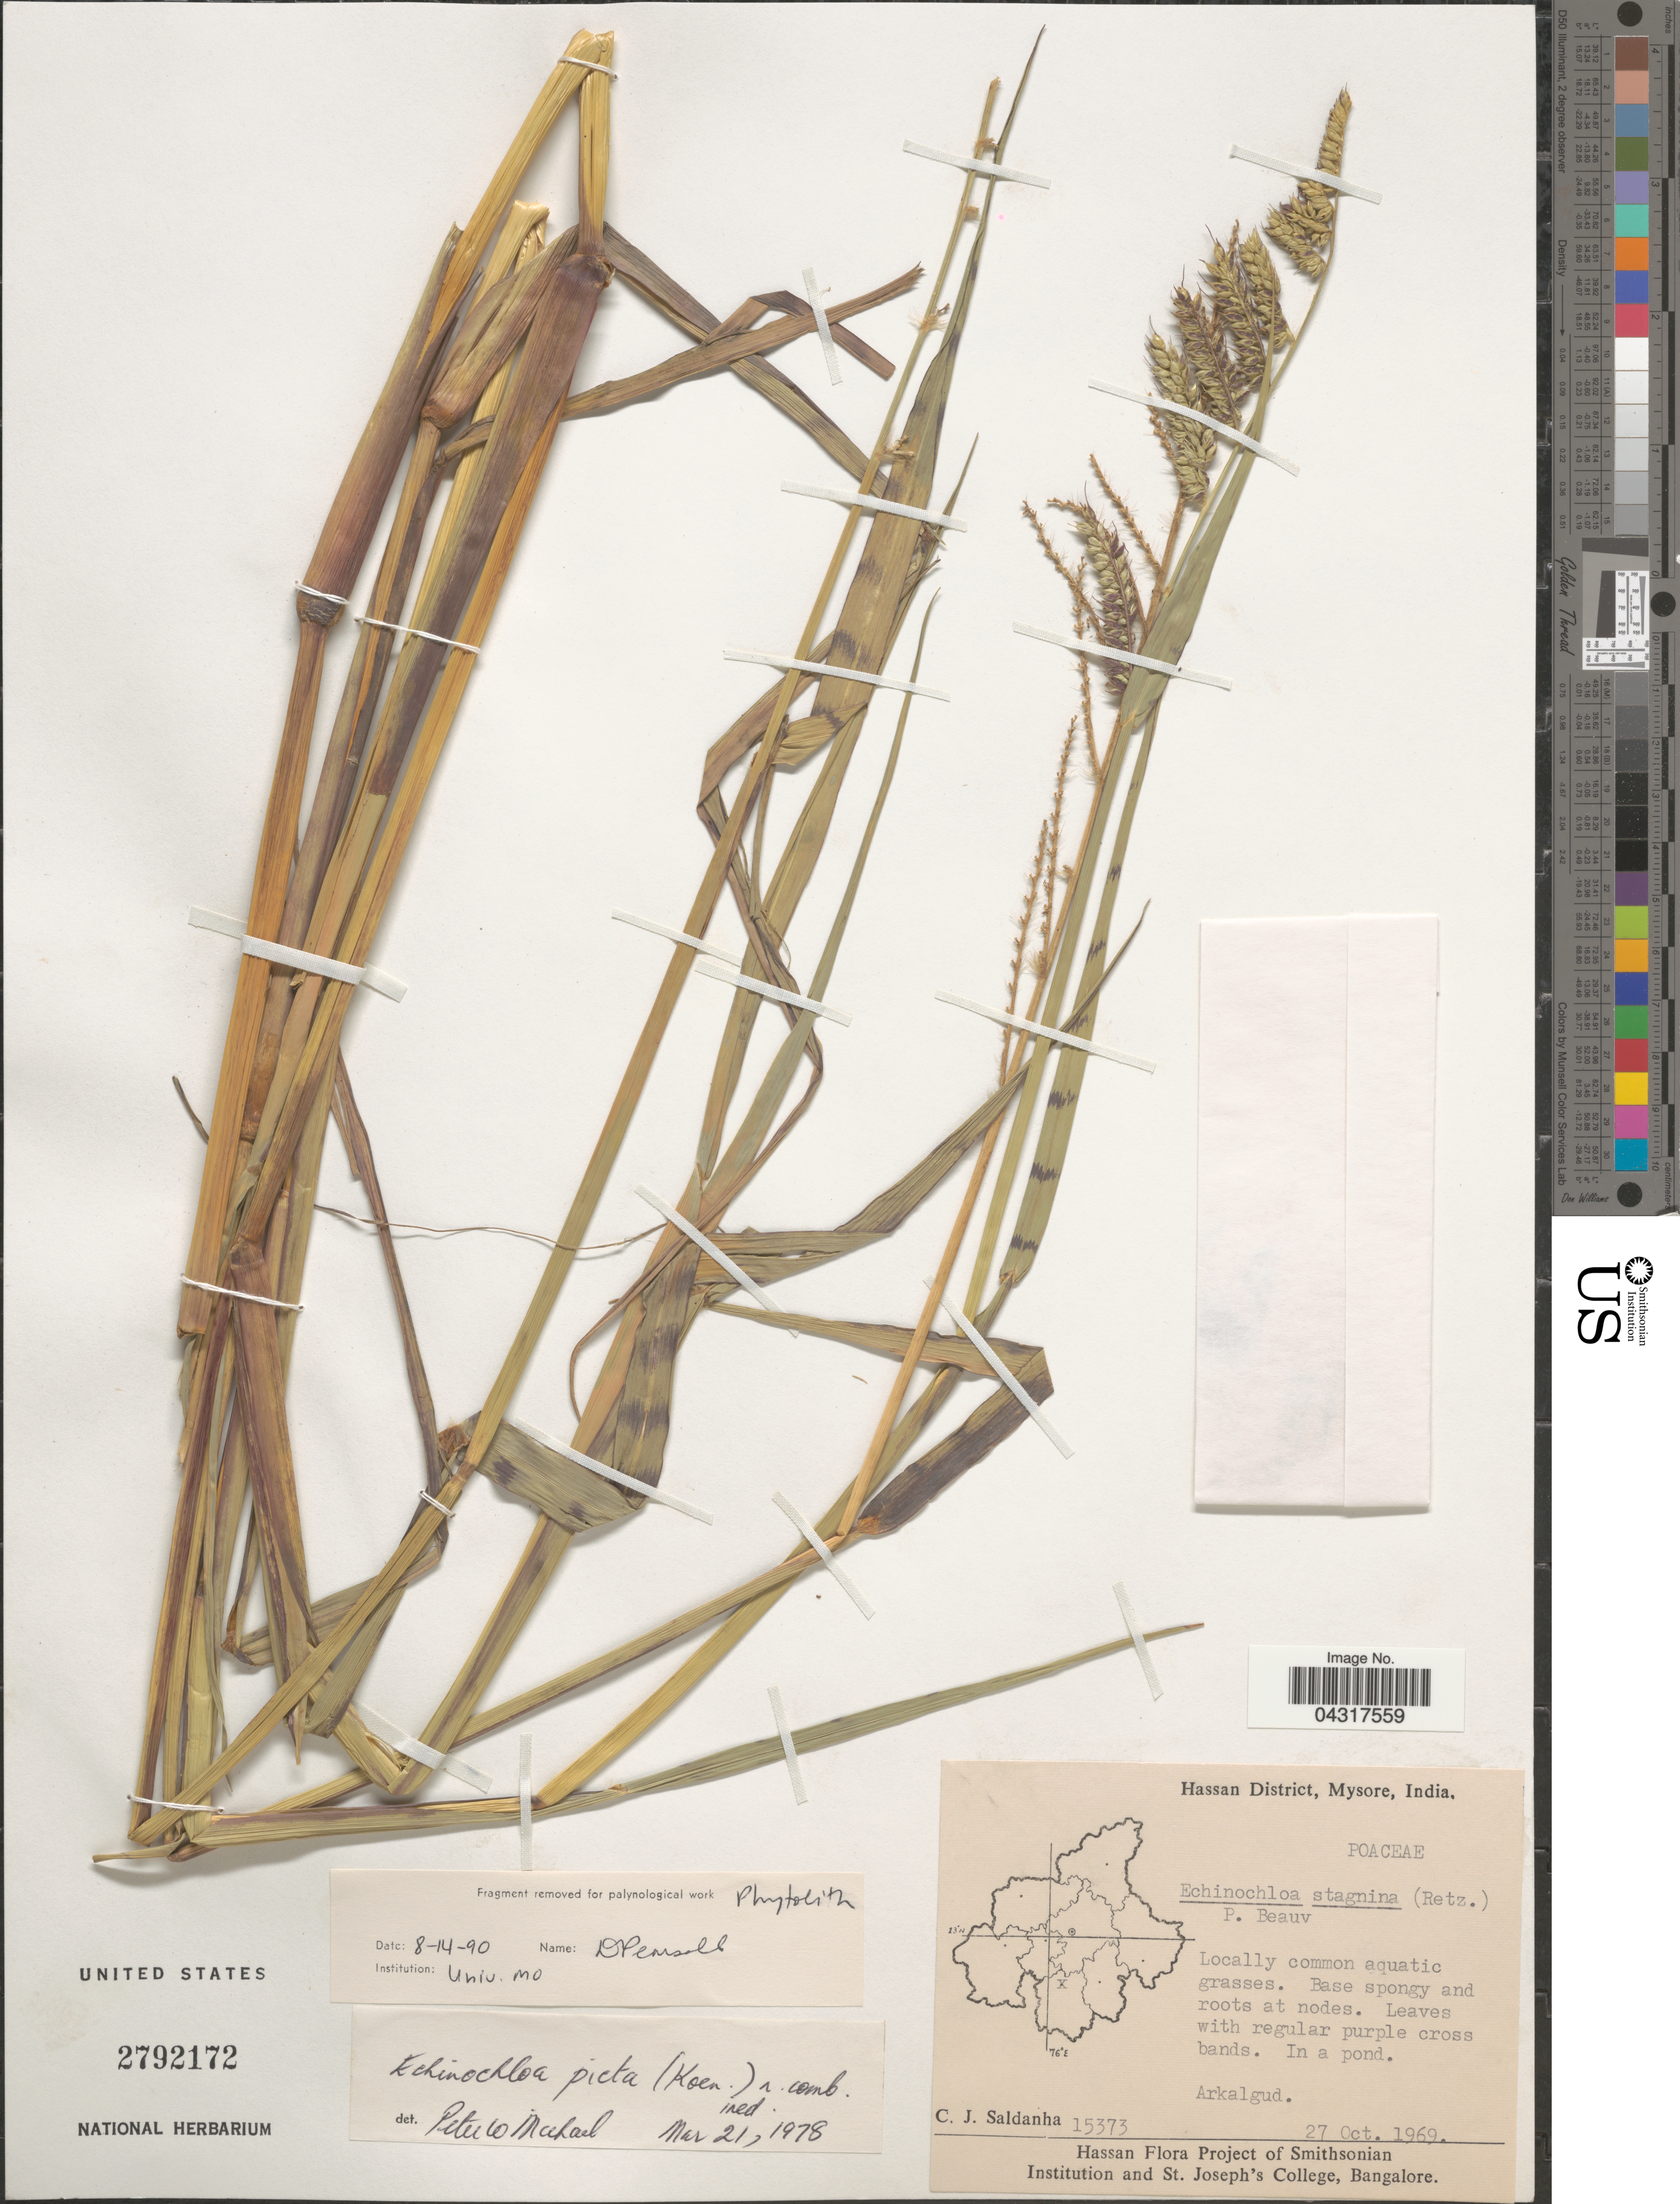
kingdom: Plantae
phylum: Tracheophyta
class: Liliopsida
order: Poales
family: Poaceae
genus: Echinochloa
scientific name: Echinochloa picta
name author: (K.D. Koenig) Michael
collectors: C. J. Saldanha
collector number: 15373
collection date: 1969-10-27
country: India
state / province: Karnataka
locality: Hassan District, Mysore. Arkalgud.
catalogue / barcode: US 2792172